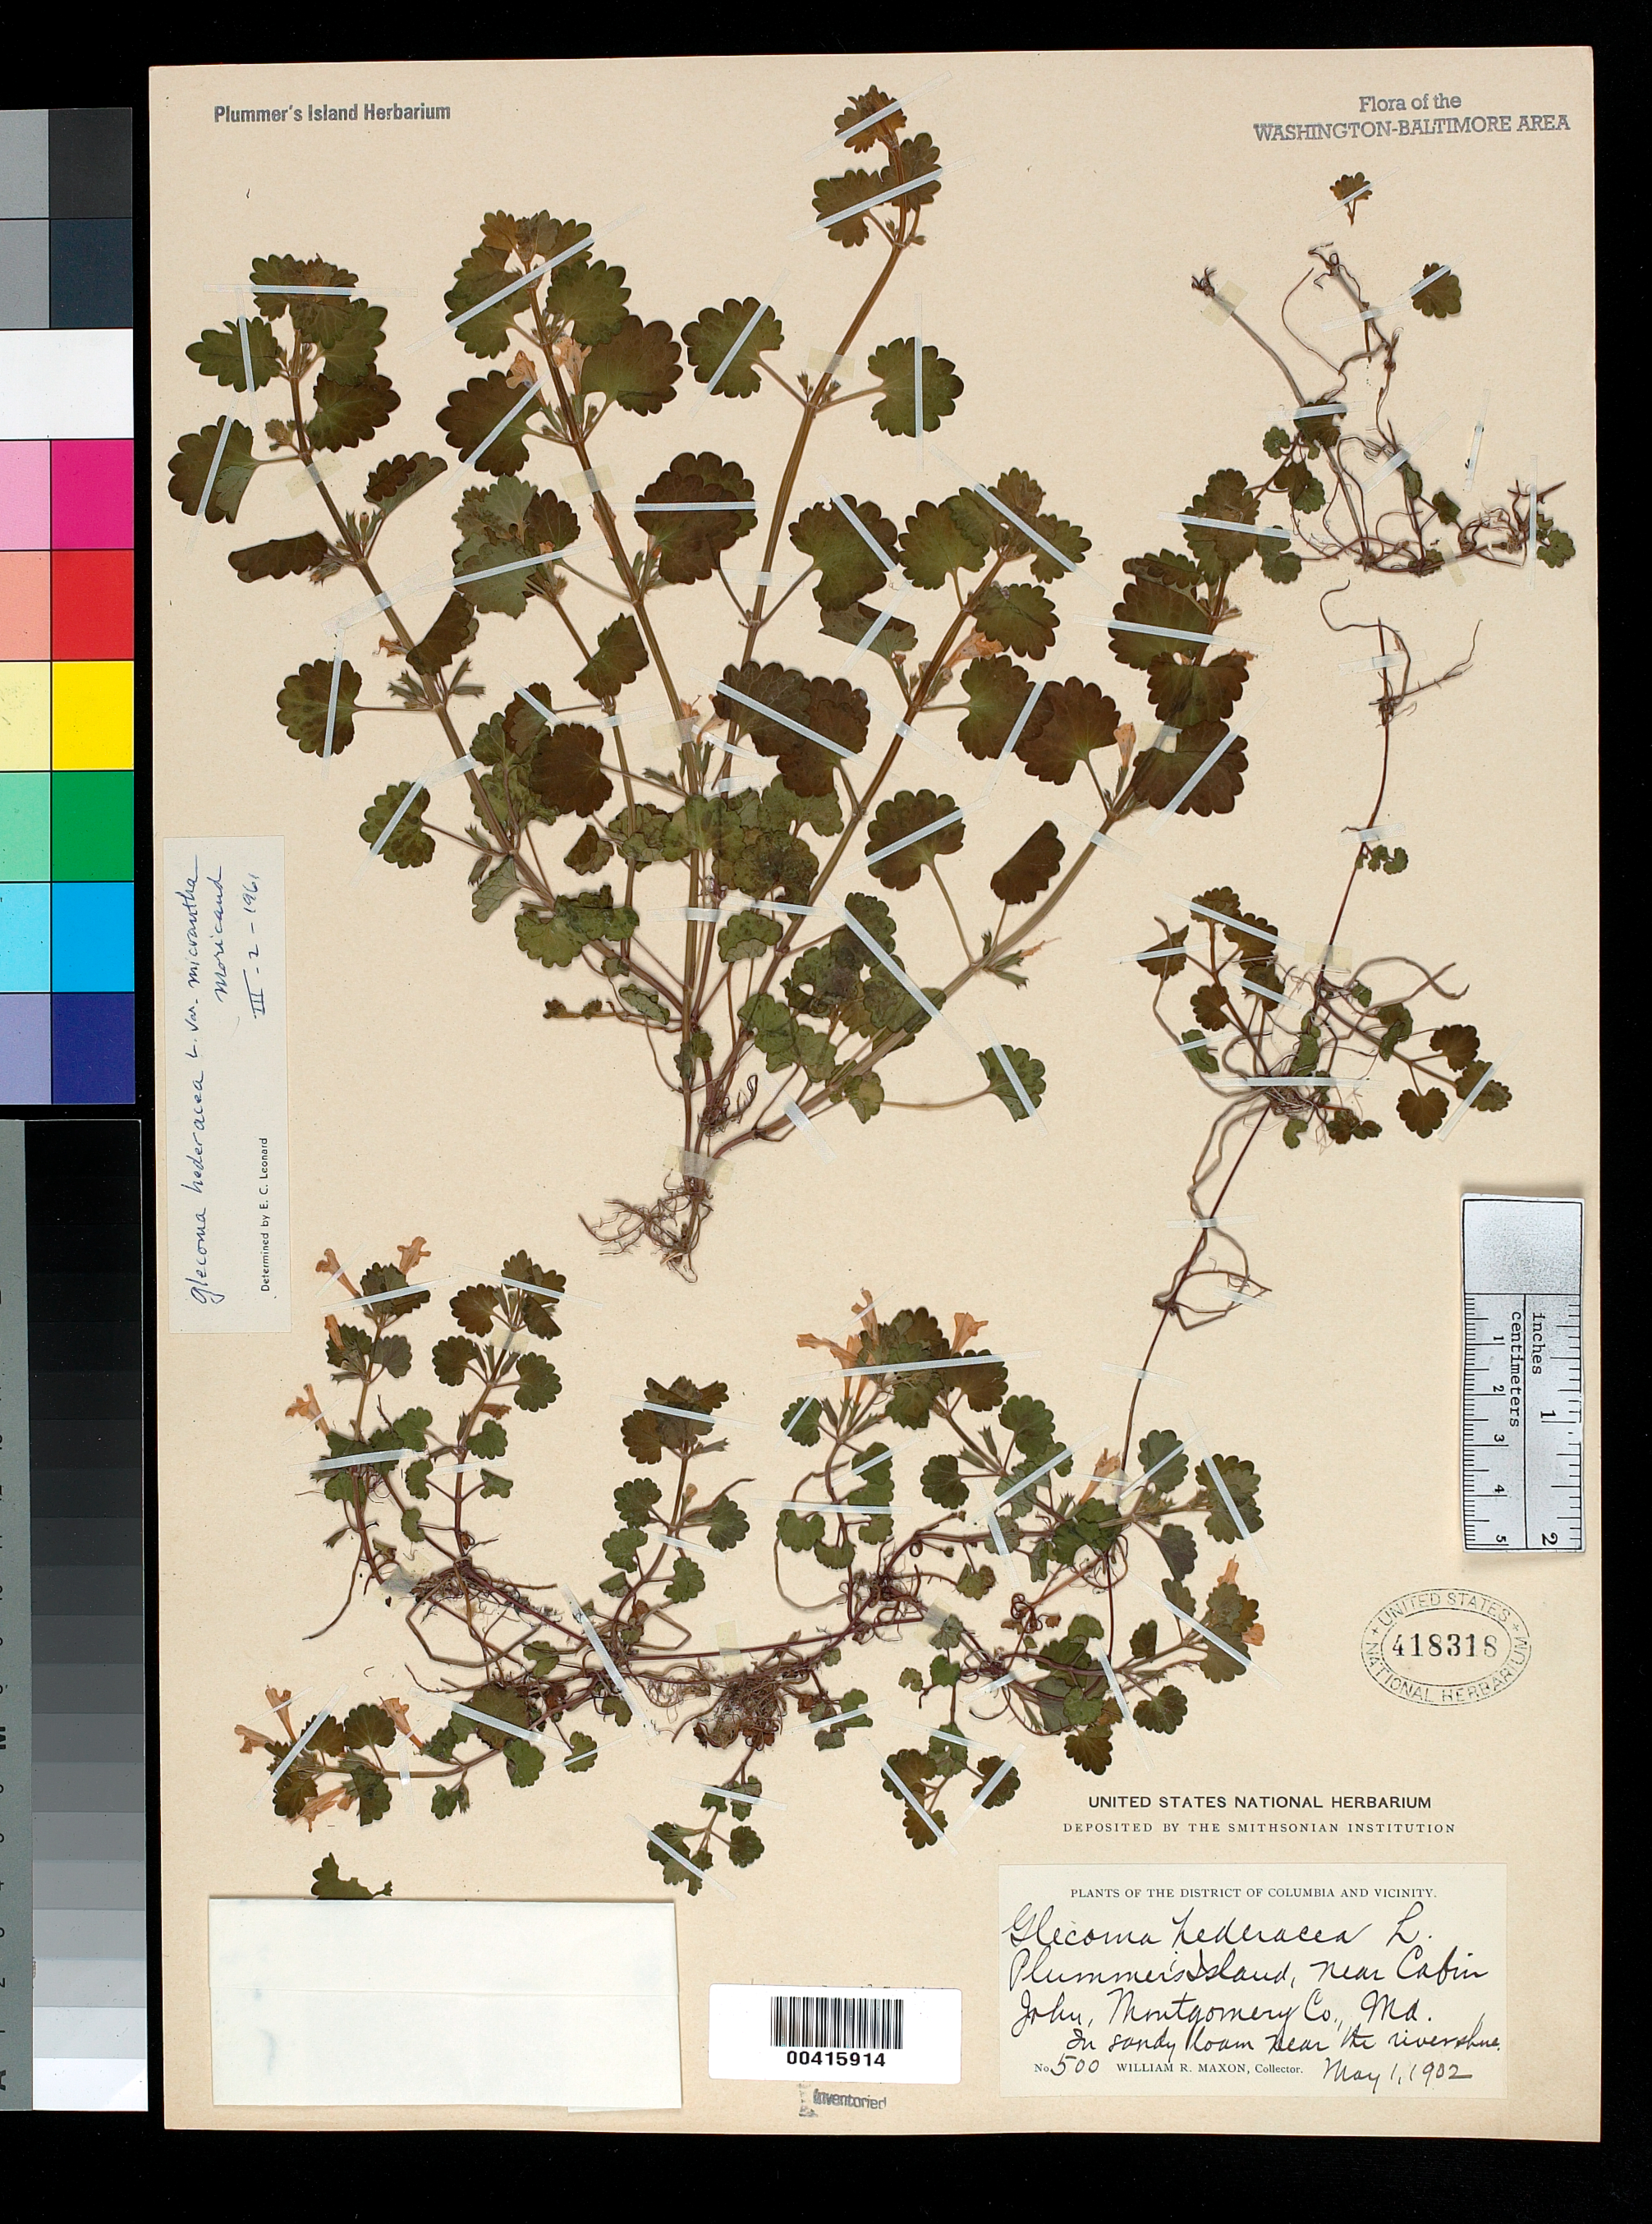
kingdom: Plantae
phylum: Tracheophyta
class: Magnoliopsida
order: Lamiales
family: Lamiaceae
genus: Glechoma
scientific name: Glechoma hederacea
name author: L.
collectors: W. R. Maxon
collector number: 500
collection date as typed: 01 May 1902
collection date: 1902-05-01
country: United States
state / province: Maryland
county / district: Montgomery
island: Plummers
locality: Plummer's Island; near river shore C. & O. Canal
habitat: Sandy loam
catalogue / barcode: US 418318